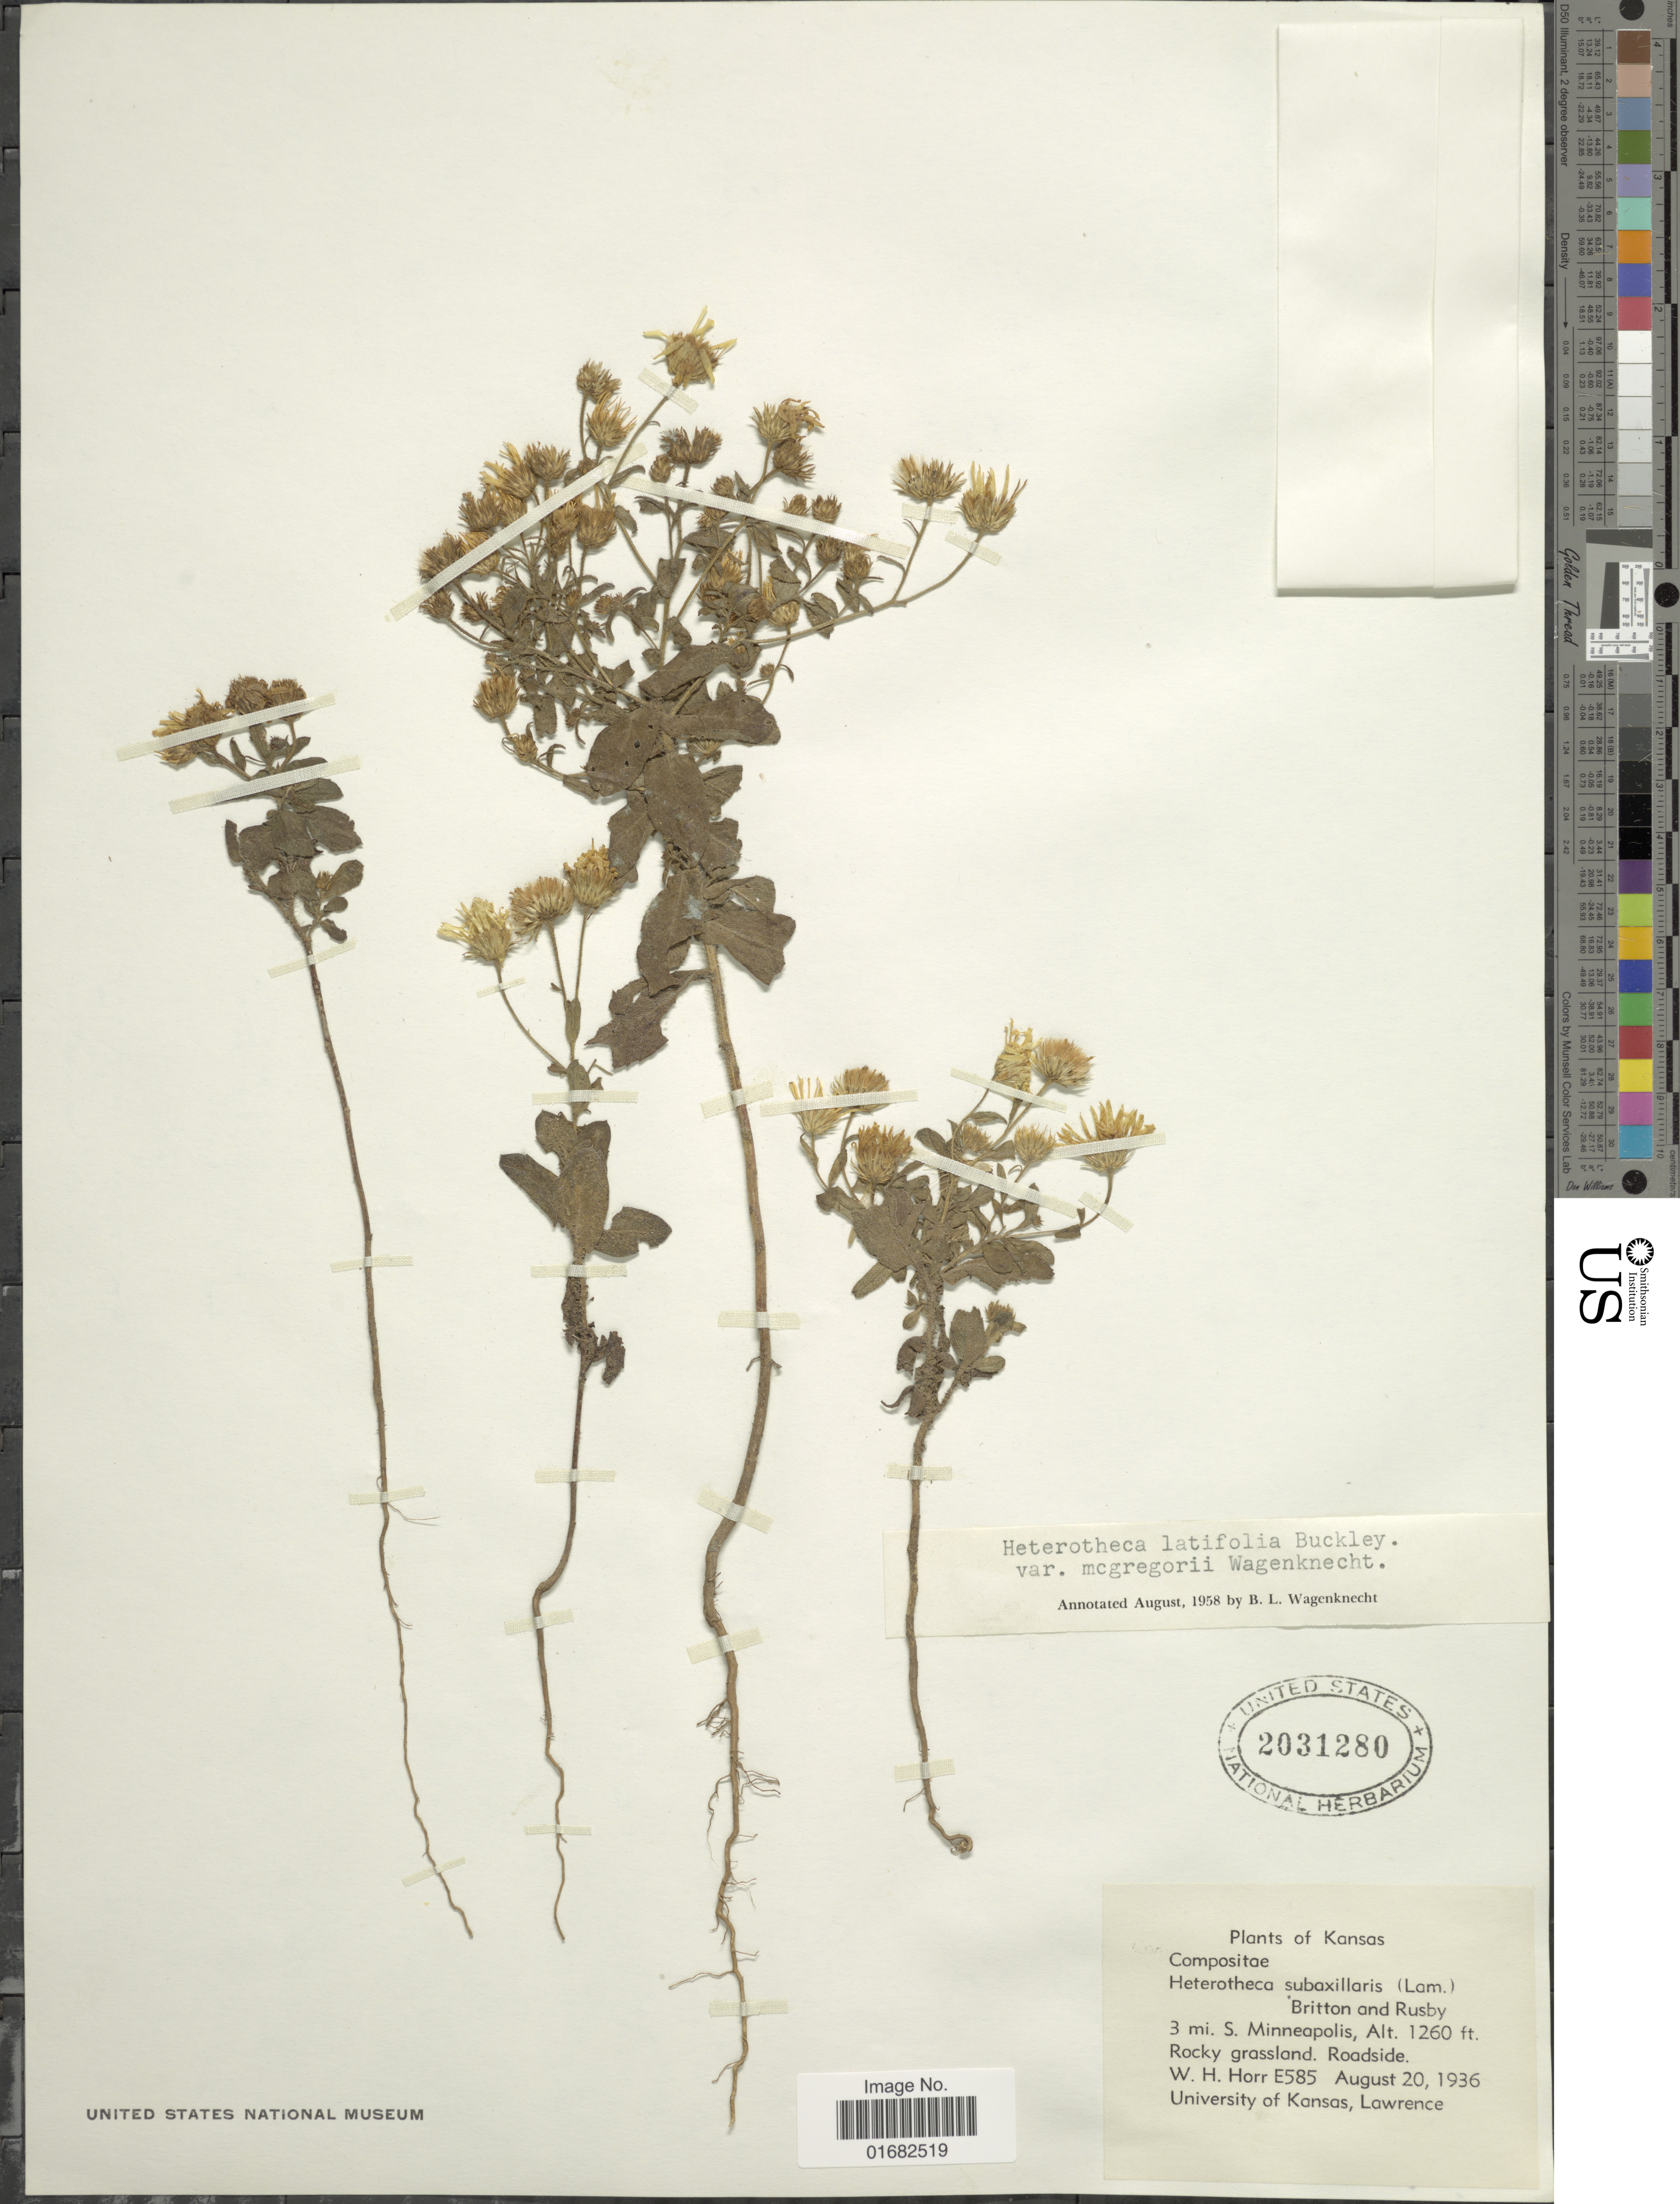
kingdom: Plantae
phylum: Tracheophyta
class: Magnoliopsida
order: Asterales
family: Asteraceae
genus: Heterotheca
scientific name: Heterotheca latifolia var. macgregoris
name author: B. Wagenkn.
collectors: W. H. Horr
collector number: E585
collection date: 1936-08-20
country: United States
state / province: Kansas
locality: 3 mi. S. Minneapolis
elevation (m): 384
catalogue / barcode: US 2031280